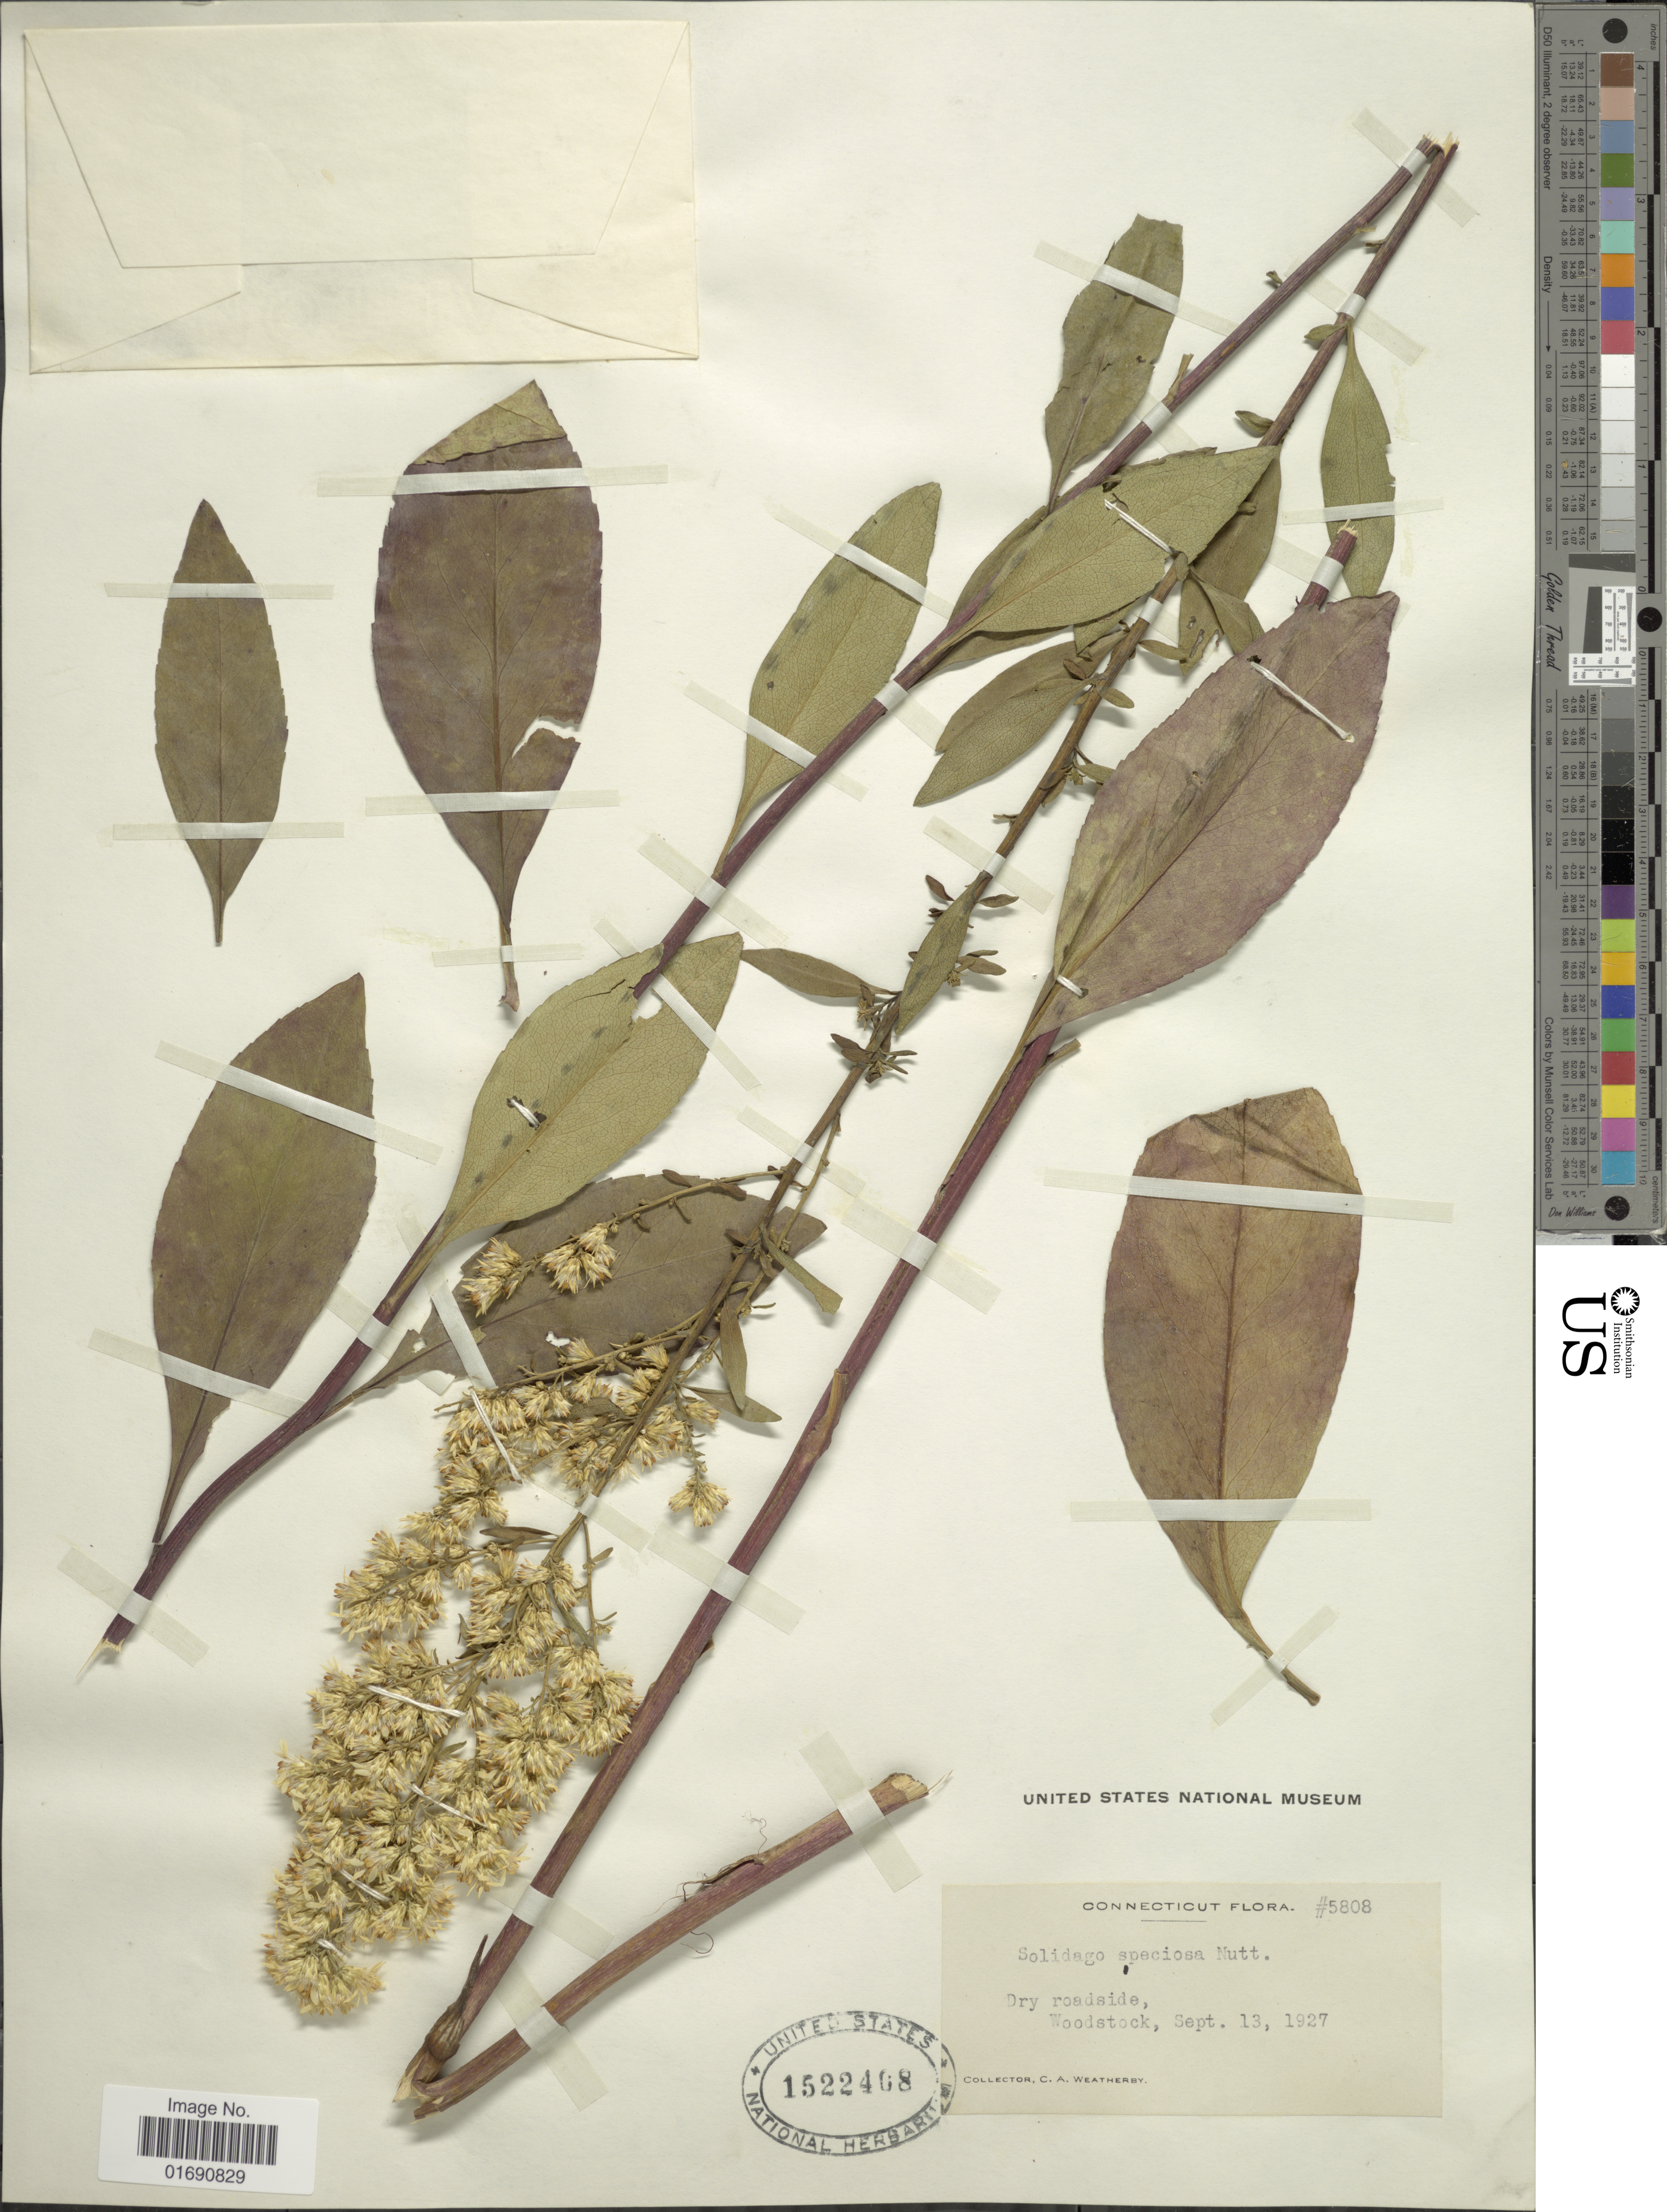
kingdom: Plantae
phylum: Tracheophyta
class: Magnoliopsida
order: Asterales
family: Asteraceae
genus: Solidago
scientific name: Solidago speciosa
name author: Nutt.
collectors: C. A. Weatherby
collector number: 5808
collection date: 1927-09-13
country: United States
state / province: Connecticut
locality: Dry roadside, Woodstock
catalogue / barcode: US 15224608